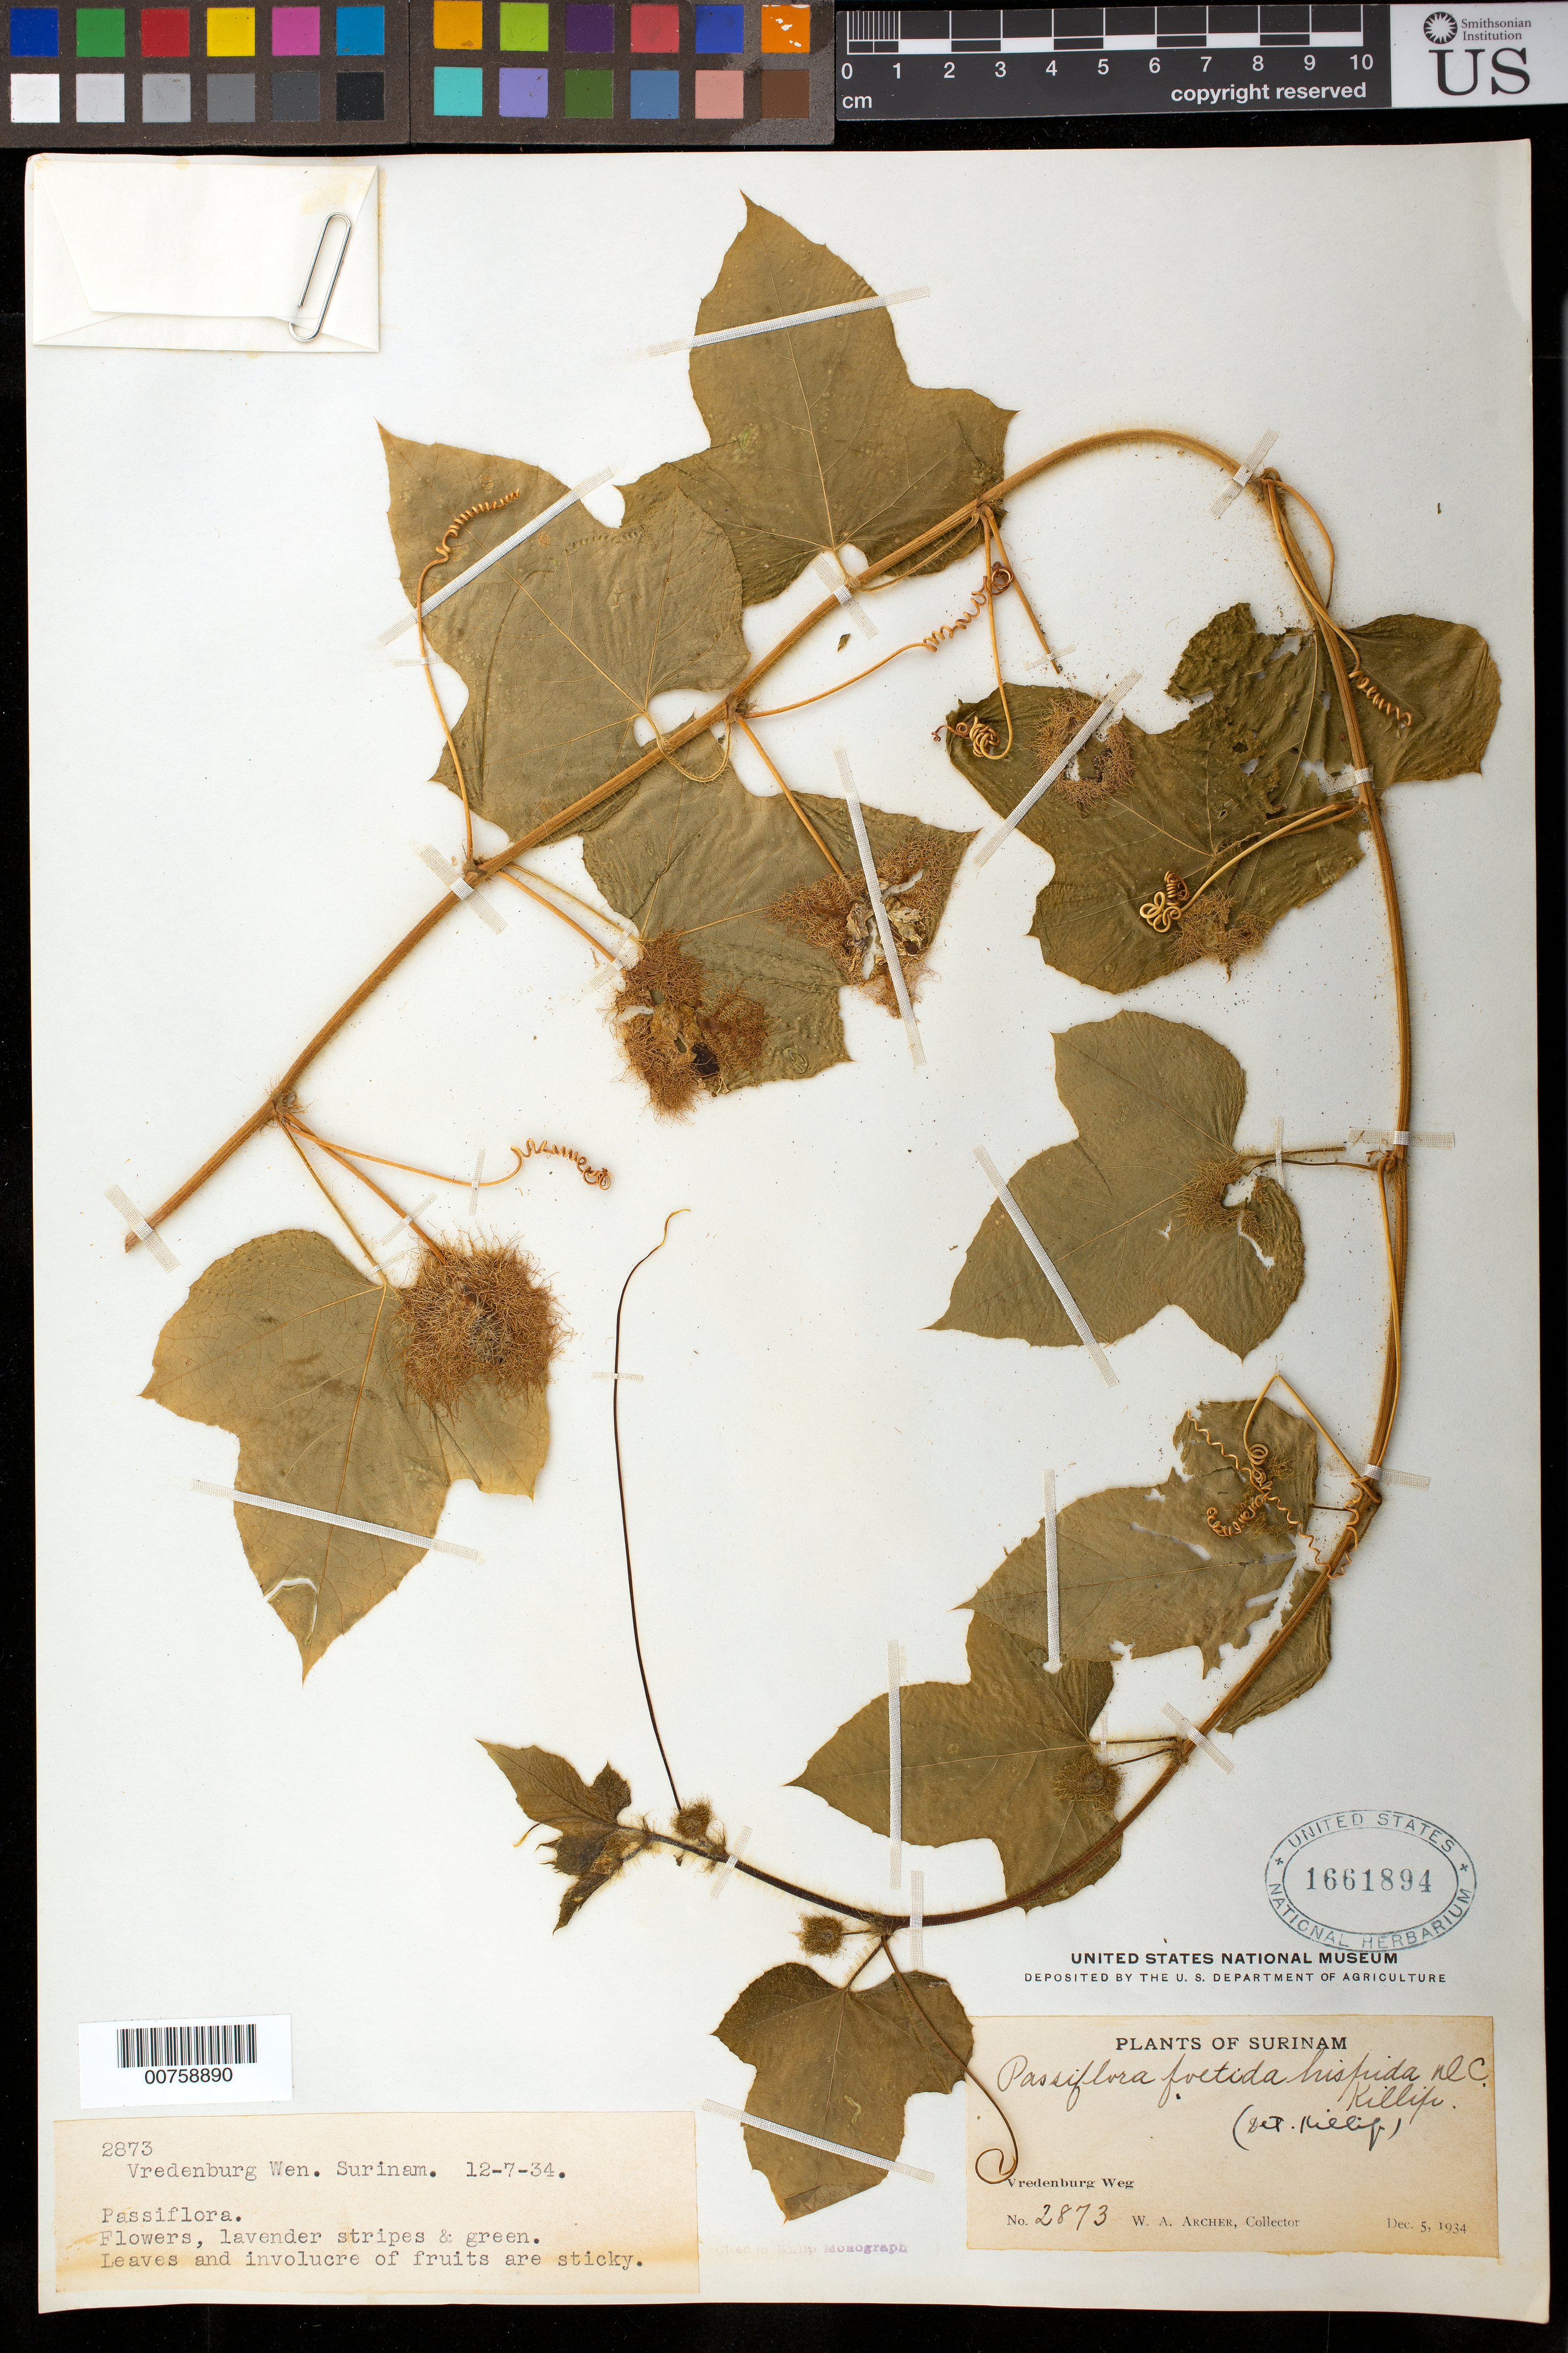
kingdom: Plantae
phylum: Tracheophyta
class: Magnoliopsida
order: Malpighiales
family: Passifloraceae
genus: Passiflora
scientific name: Passiflora foetida var. hispida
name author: (DC. ex Triana & Planch.) Killip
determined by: Feuillet, C.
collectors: W. A. Archer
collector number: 2873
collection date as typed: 5-Dec-34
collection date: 1934-12-05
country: Suriname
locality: Vredenburg Weg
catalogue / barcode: US 1661894